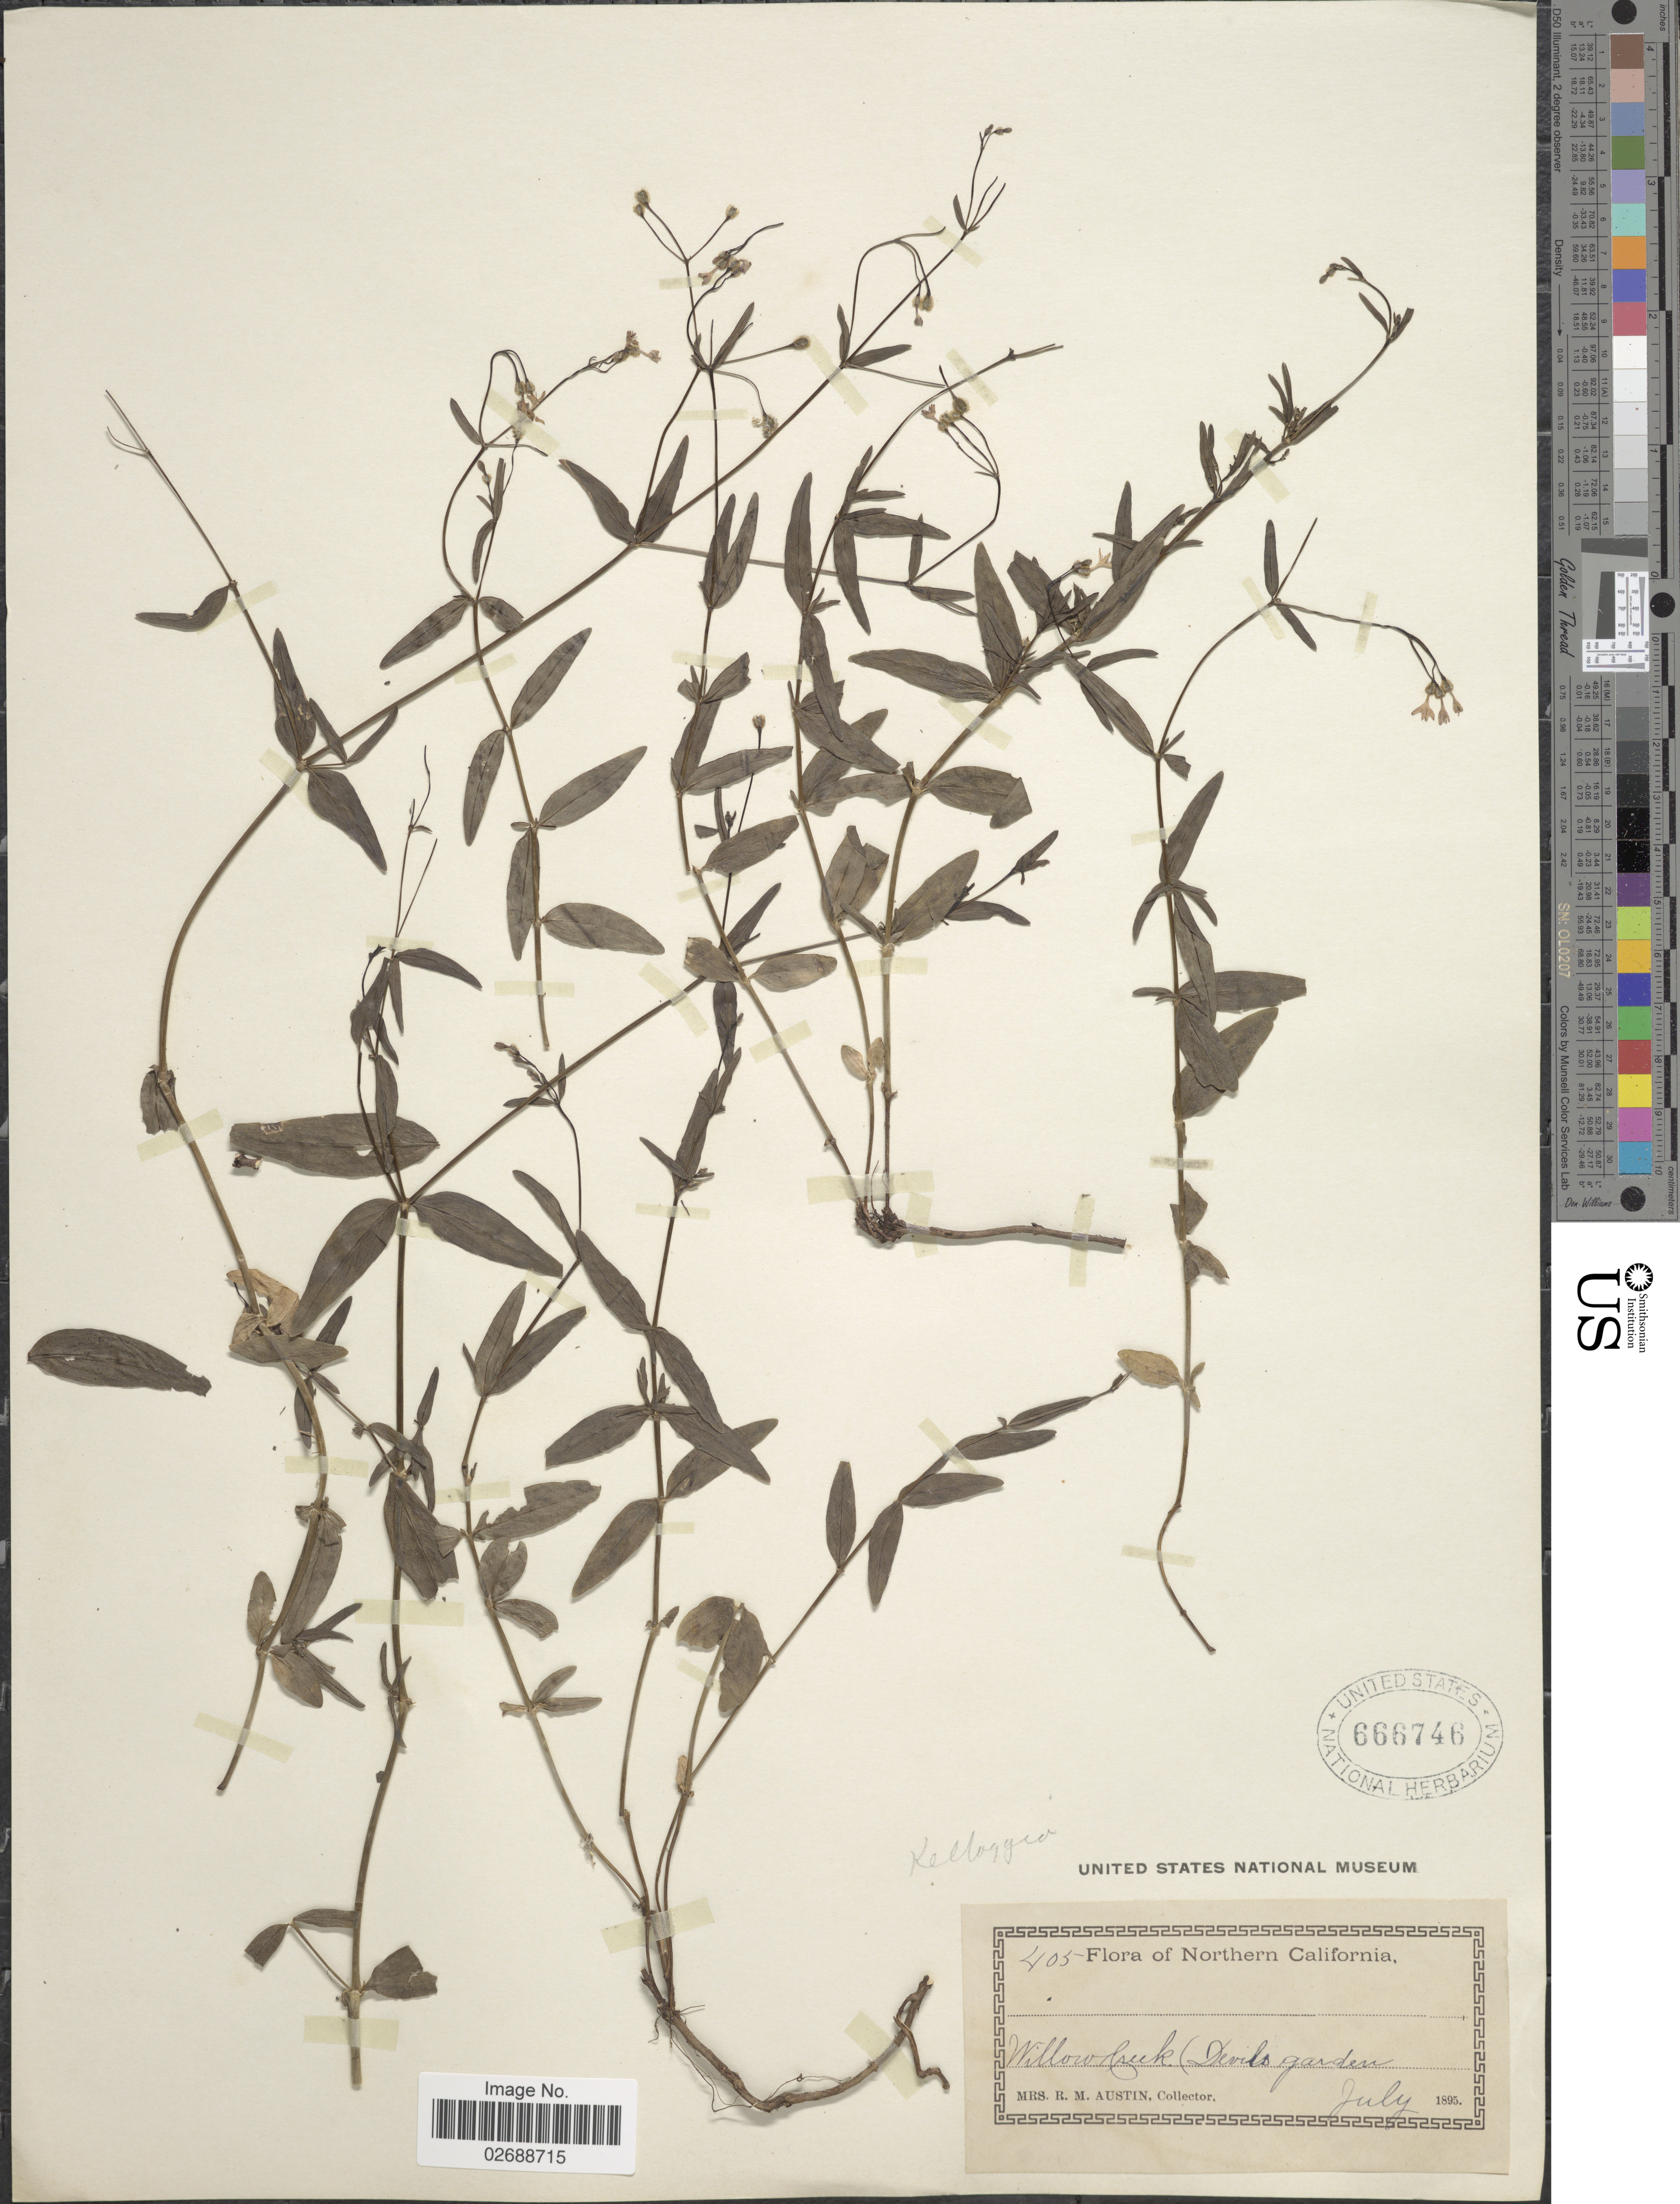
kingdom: Plantae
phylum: Tracheophyta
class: Magnoliopsida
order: Gentianales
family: Rubiaceae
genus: Kelloggia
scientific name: Kelloggia galioides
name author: Torr.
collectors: R. Austin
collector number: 405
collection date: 1895-07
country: United States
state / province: California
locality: Northern California. Willow Creek (Devils Garden)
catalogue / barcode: US 666746